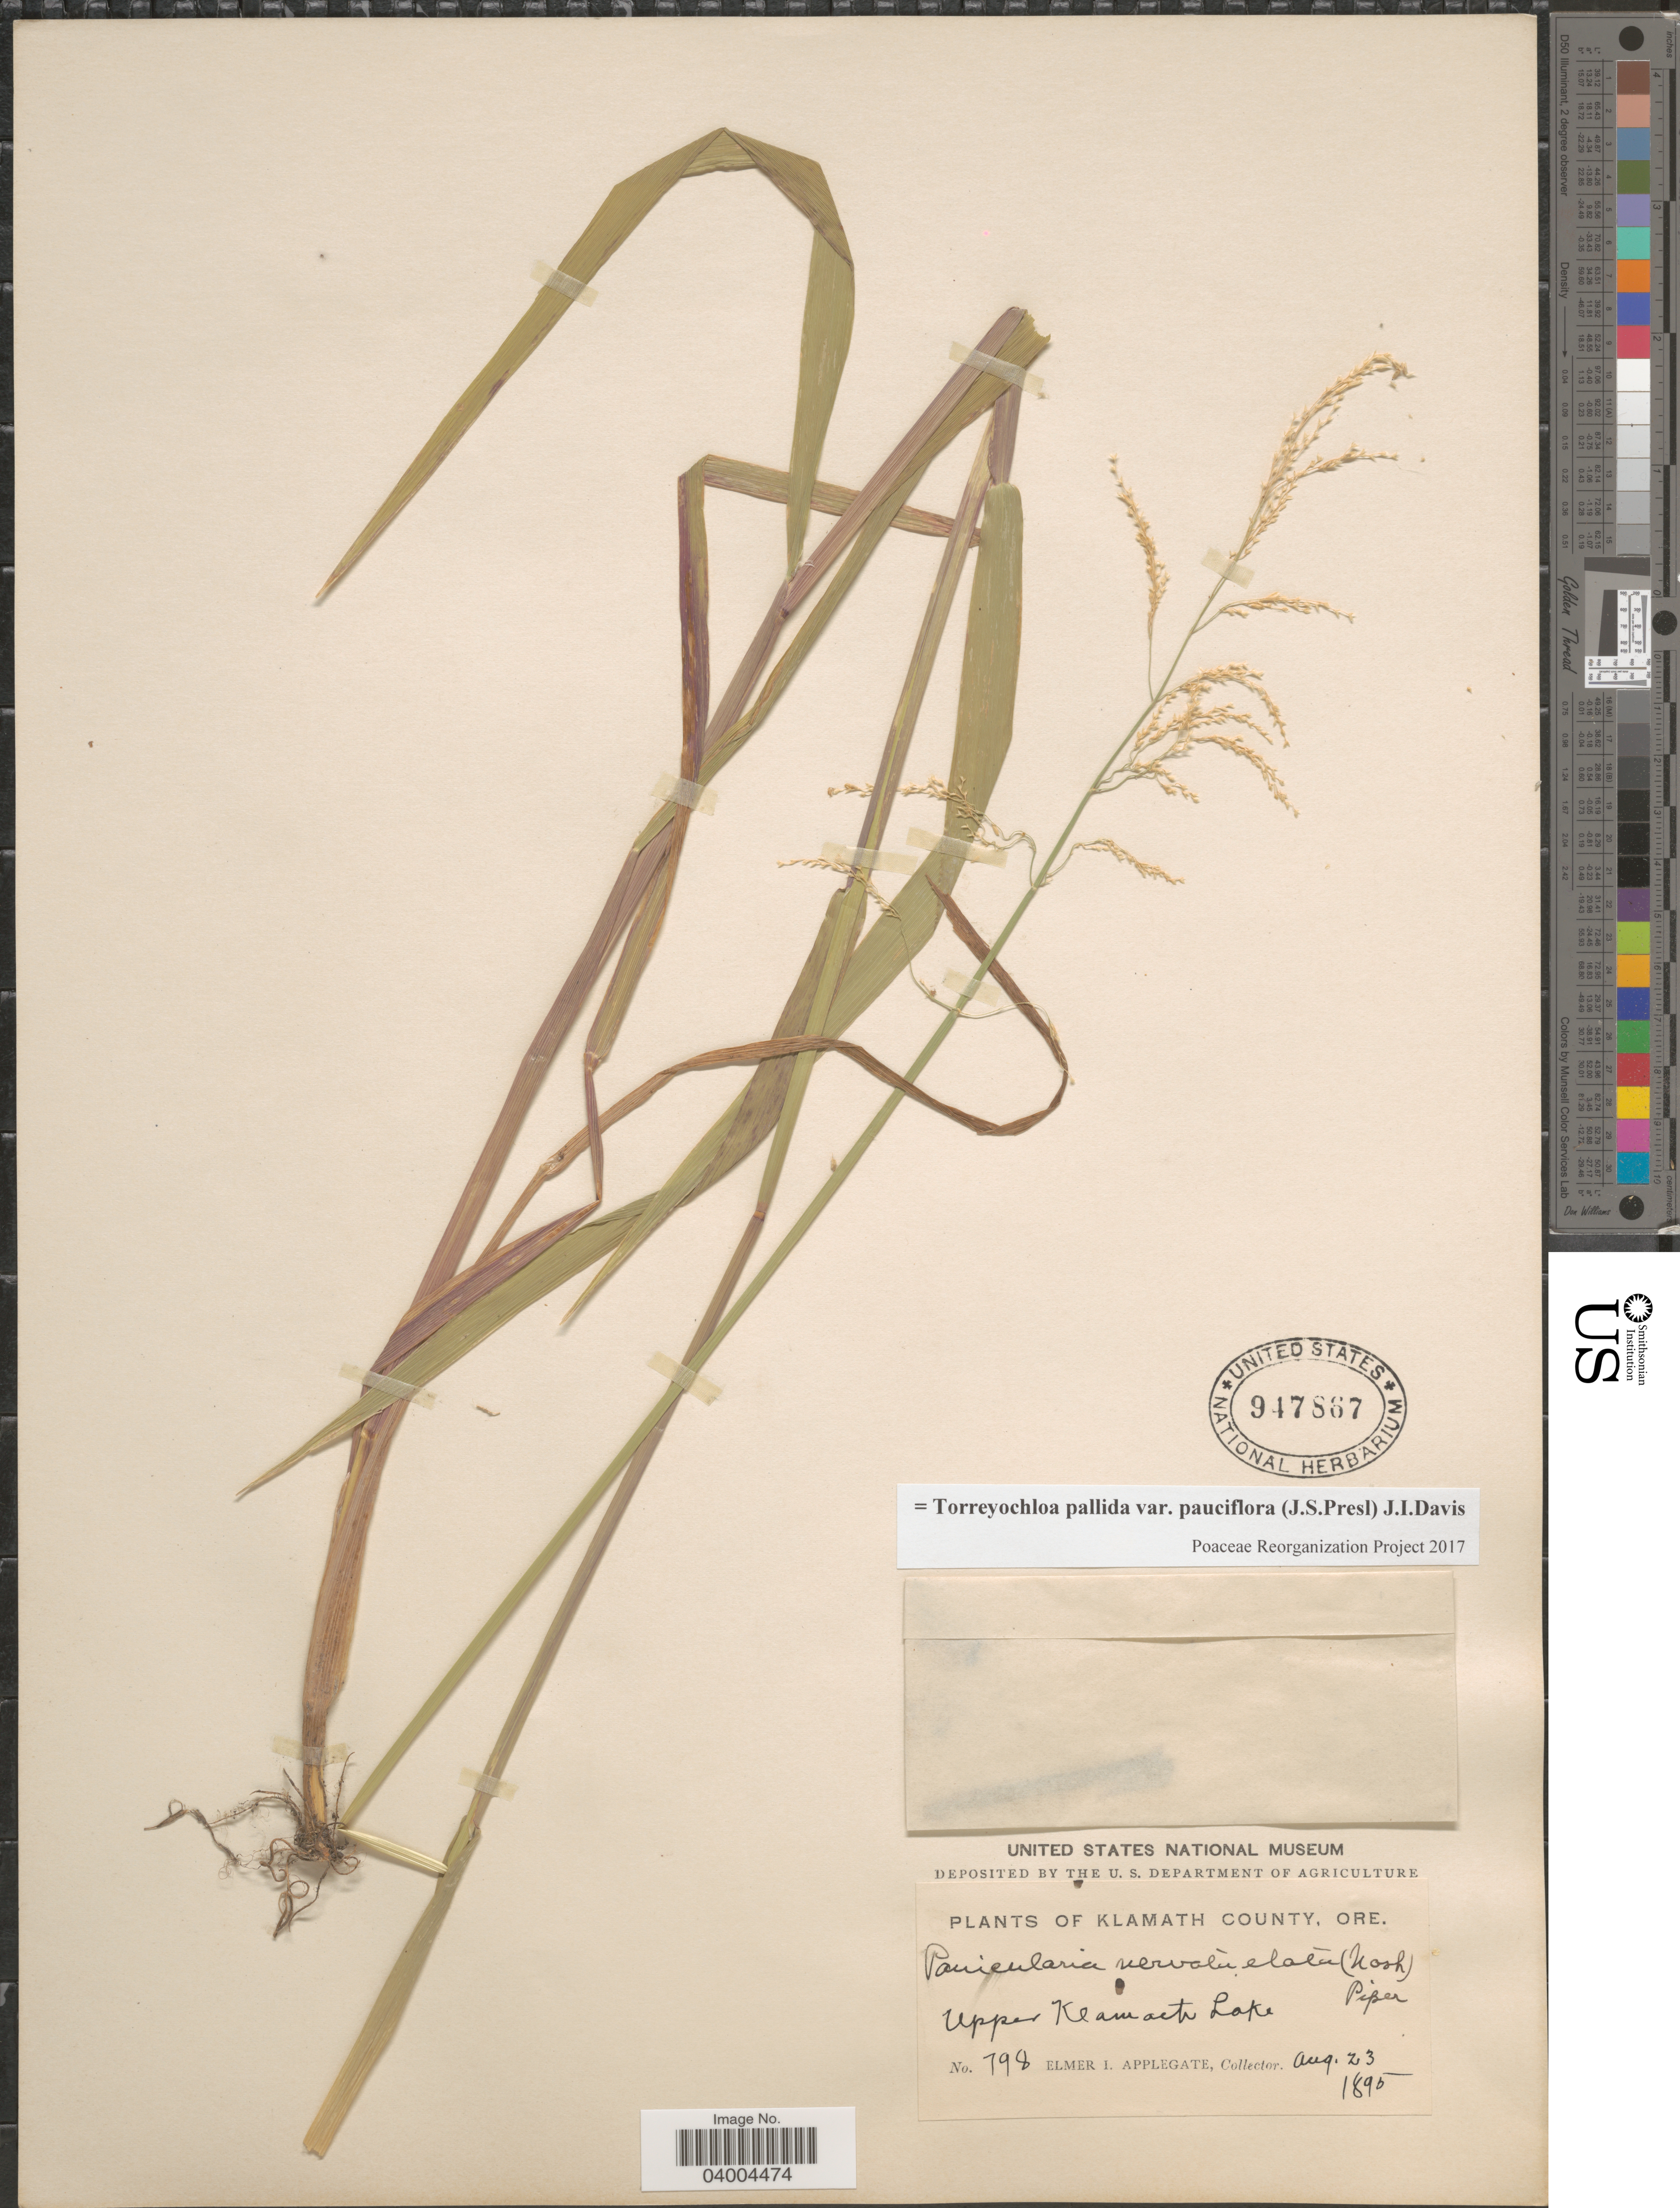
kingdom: Plantae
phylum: Tracheophyta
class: Liliopsida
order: Poales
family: Poaceae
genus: Torreyochloa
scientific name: Torreyochloa pallida var. pauciflora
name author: (J. Presl) J.I. Davis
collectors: E. I. Applegate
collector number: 798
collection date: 1895-08-23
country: United States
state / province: Oregon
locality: Klamath County. Upper Klamath Lake.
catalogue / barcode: US 947867